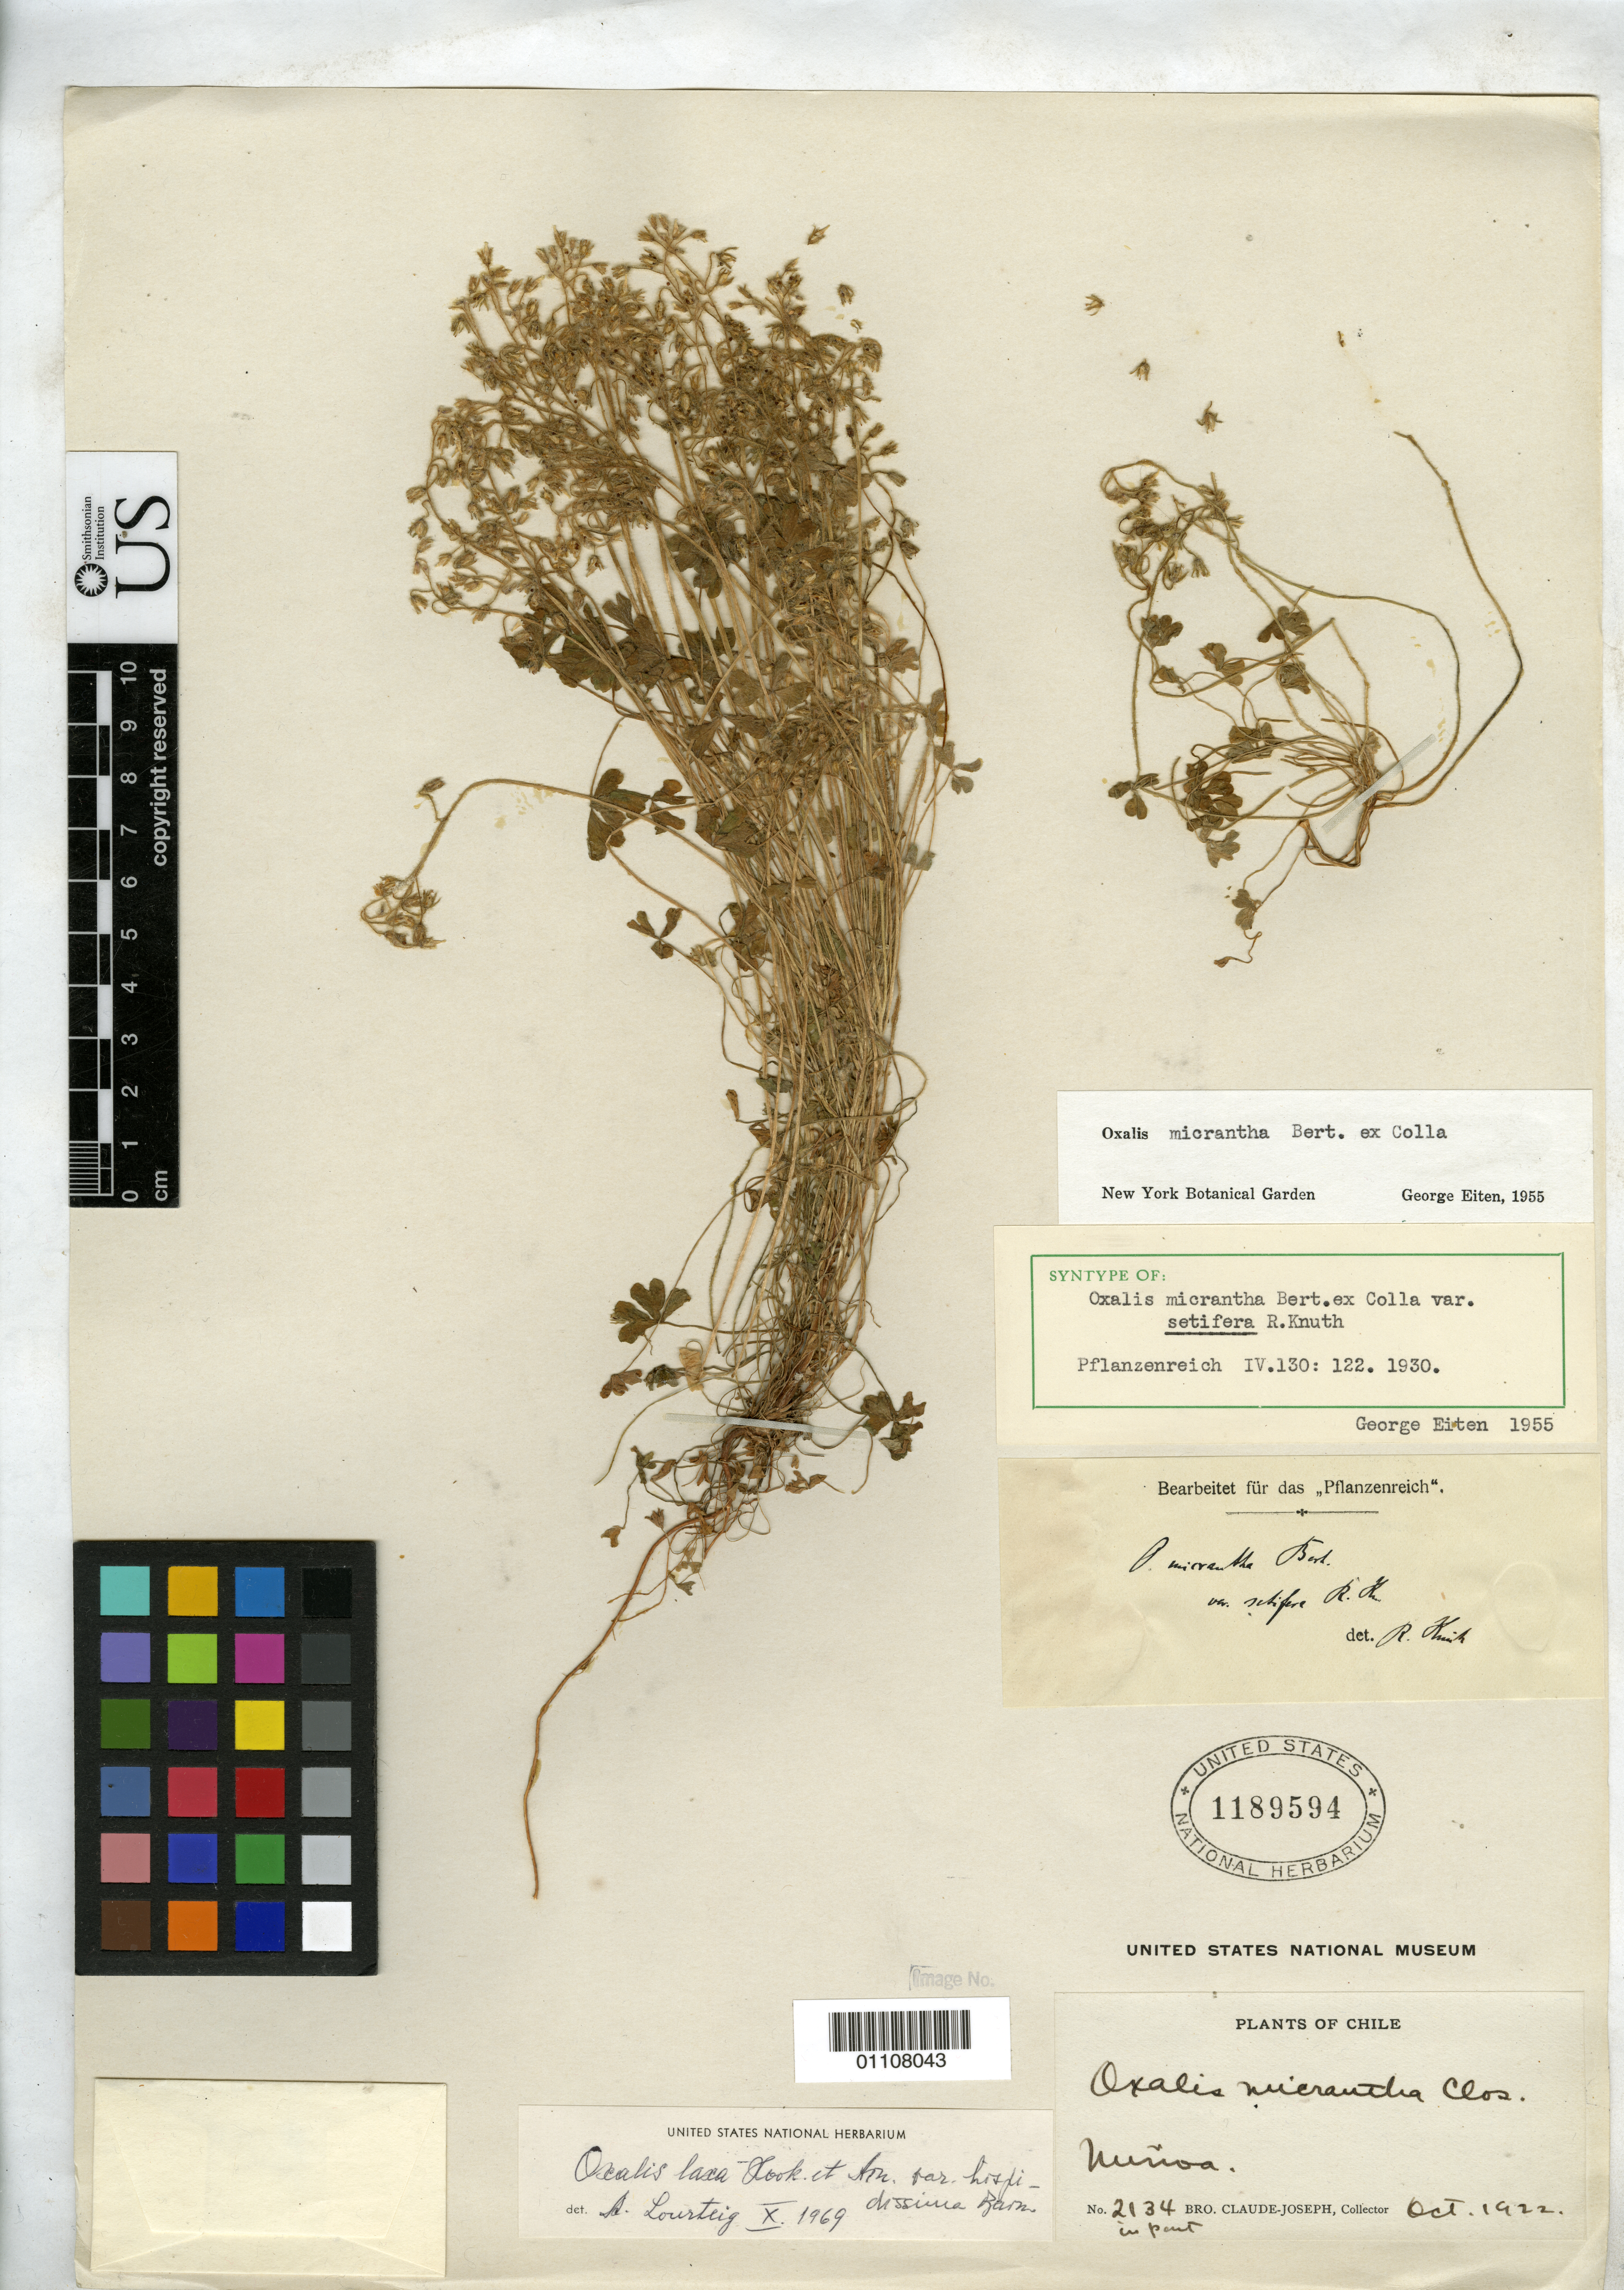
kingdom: Plantae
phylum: Tracheophyta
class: Magnoliopsida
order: Oxalidales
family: Oxalidaceae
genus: Oxalis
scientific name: Oxalis micrantha var. setifera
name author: R. Knuth in Engl.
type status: Syntype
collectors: Bro. Claude-Joseph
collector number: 2134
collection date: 1922-10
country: Chile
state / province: Región Metropolitana (RM)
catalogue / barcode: US 1189594